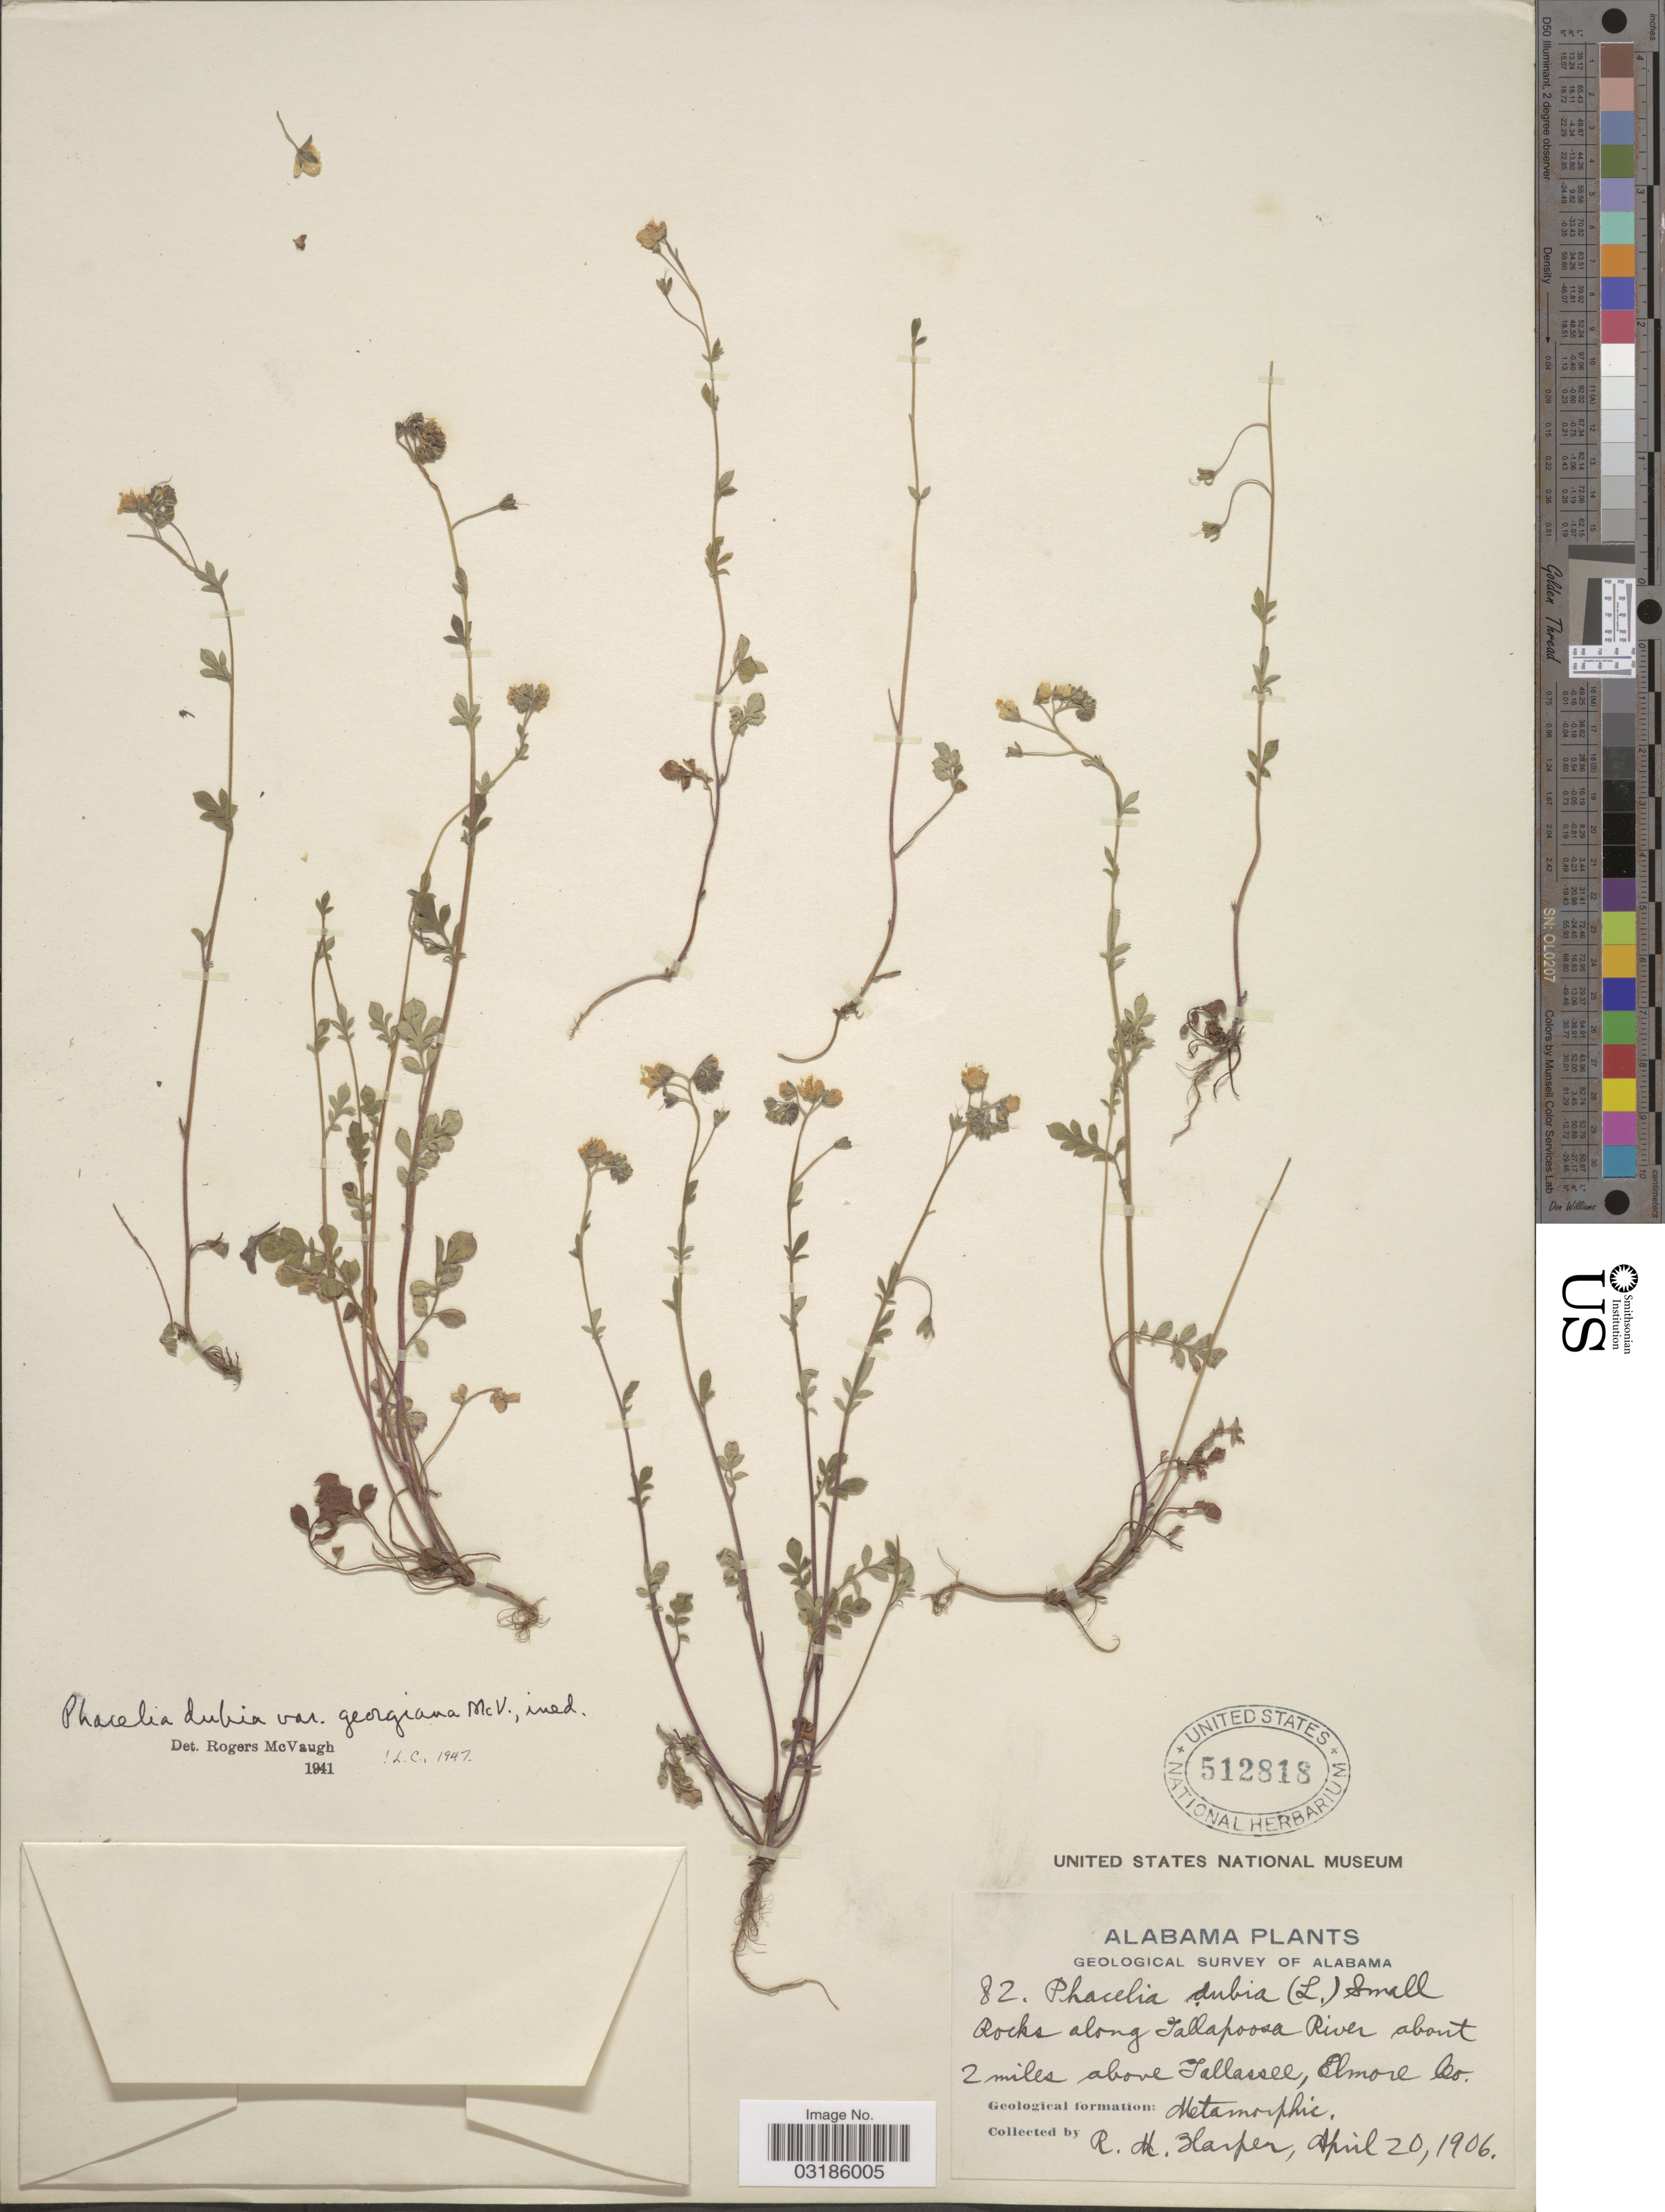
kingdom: Plantae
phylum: Tracheophyta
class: Magnoliopsida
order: Boraginales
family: Hydrophyllaceae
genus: Phacelia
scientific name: Phacelia dubia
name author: (L.) Trel.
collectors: R. Harper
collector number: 82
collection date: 1906-04-20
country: United States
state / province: Alabama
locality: Rocks along Tallapoosa River about 2 miles above Tallassee, Elmore Co.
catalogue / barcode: US 512818